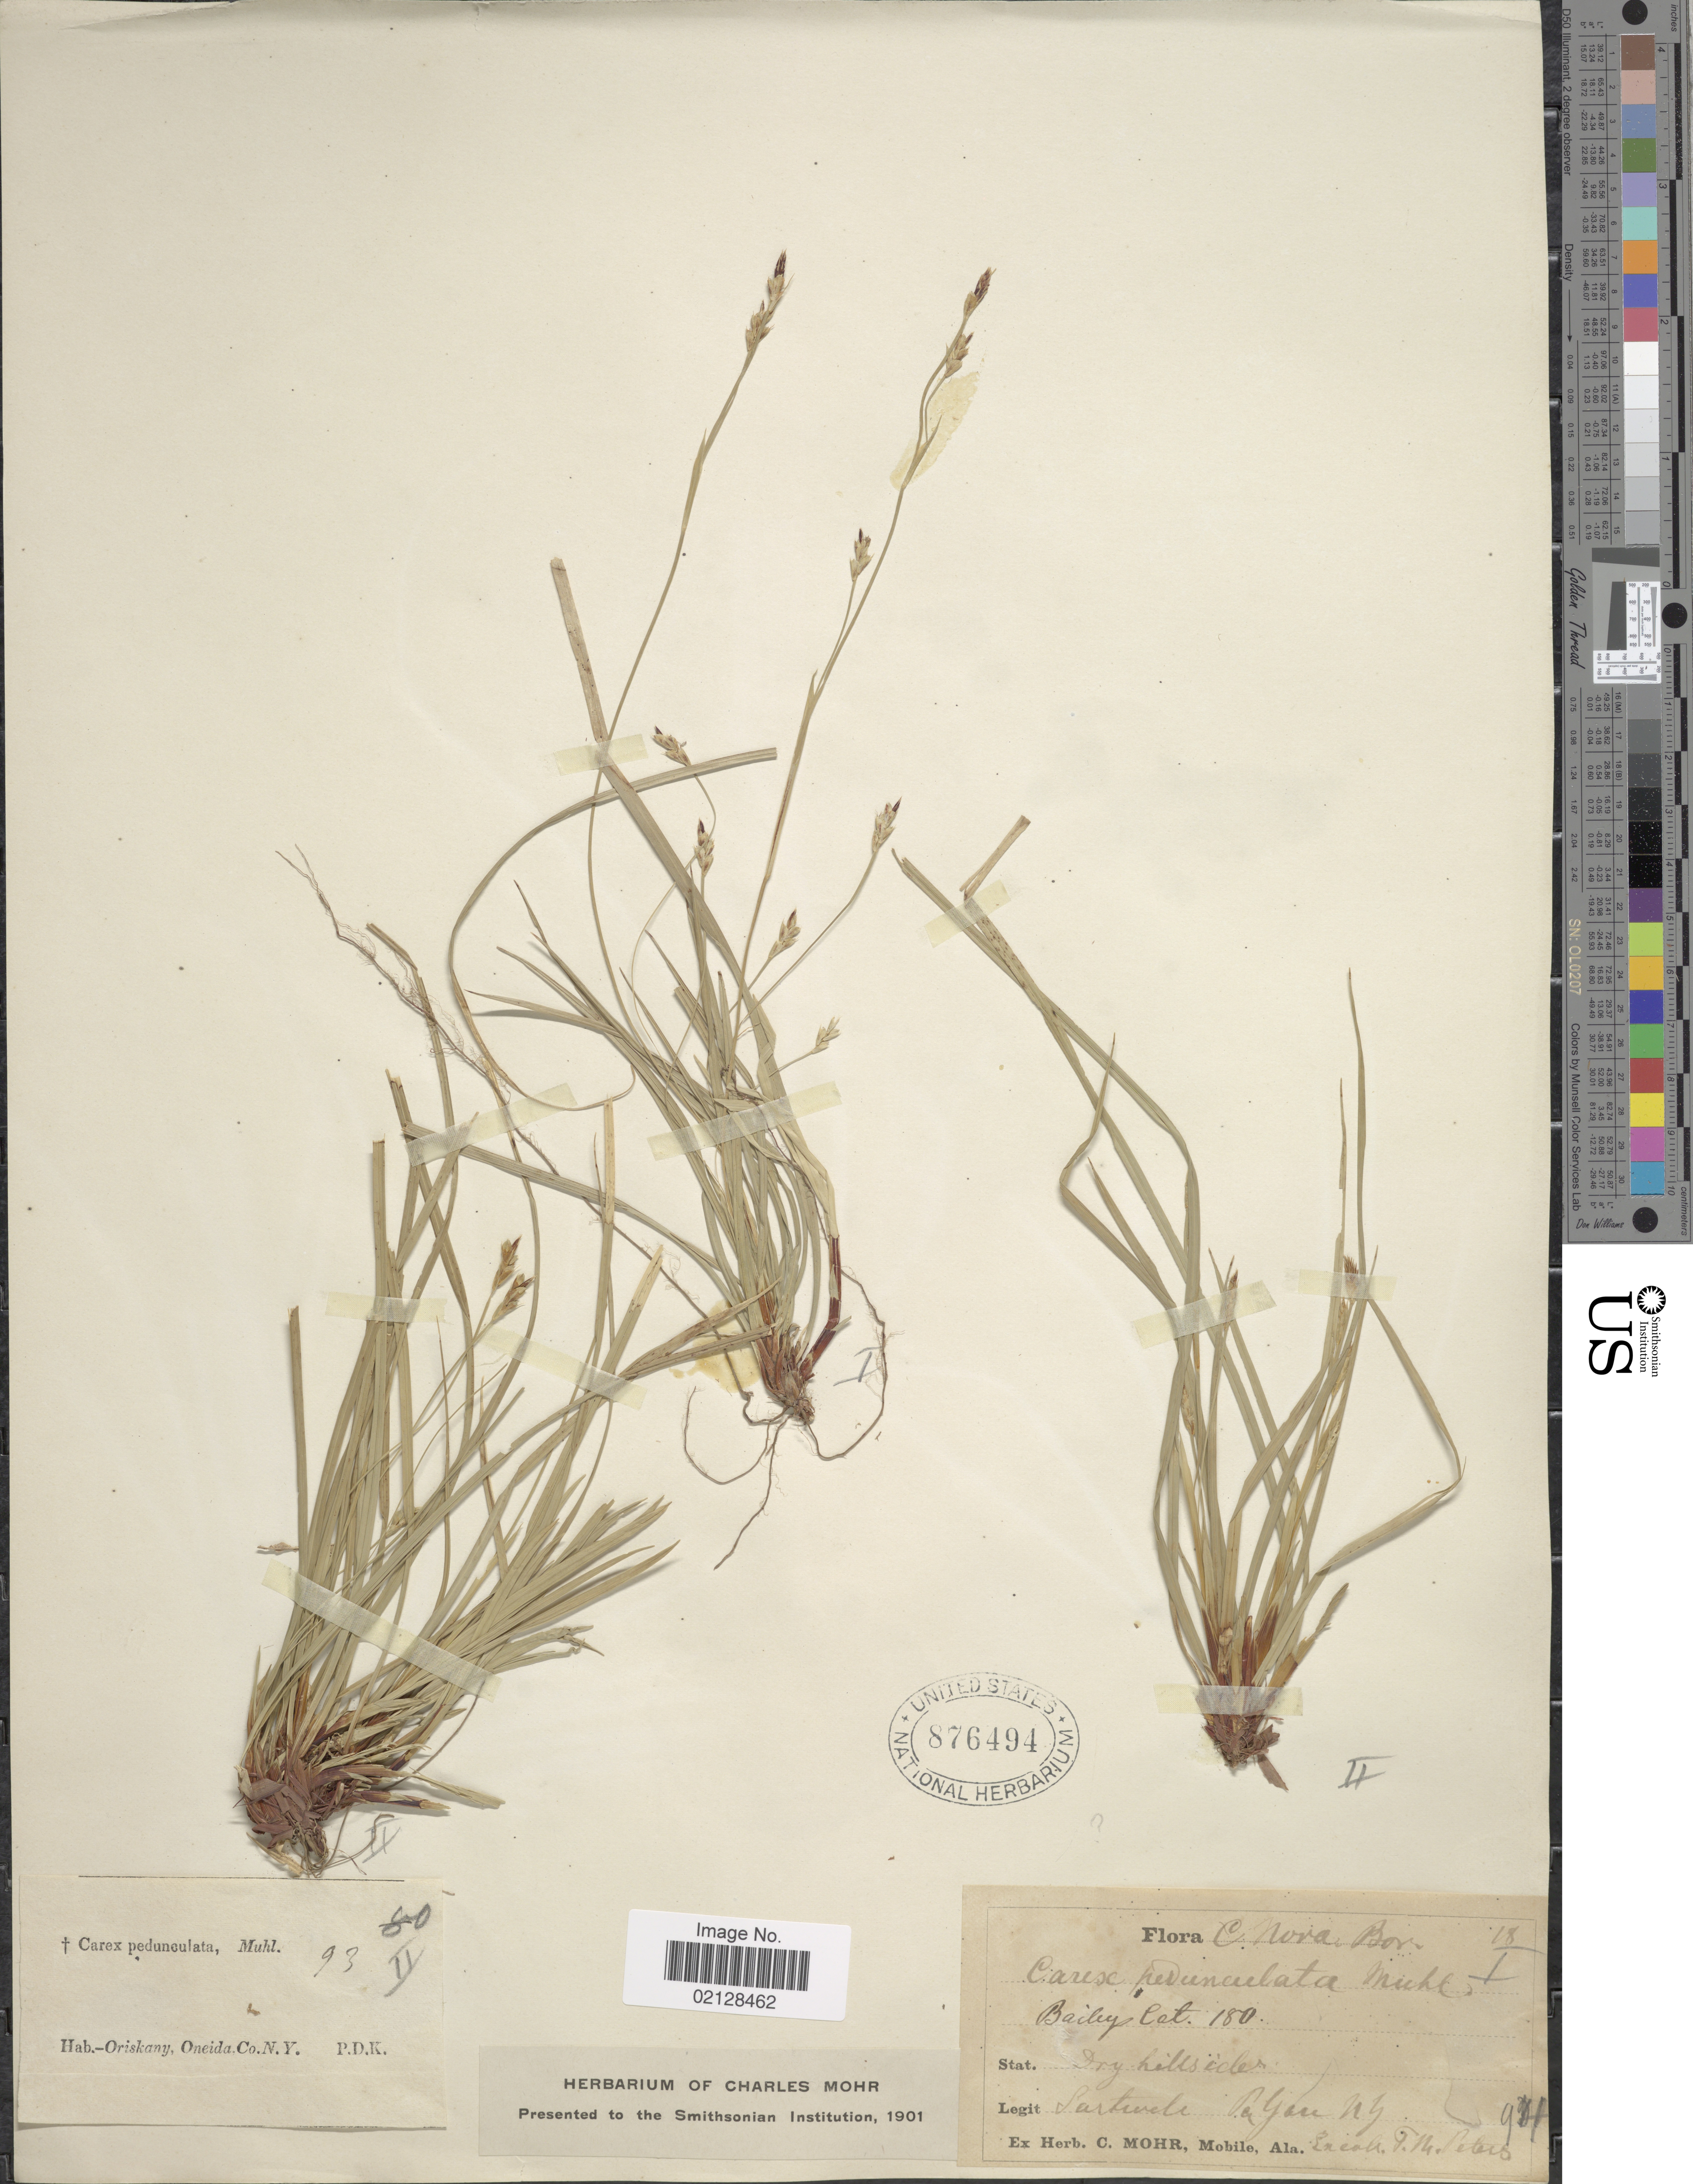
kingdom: Plantae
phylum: Tracheophyta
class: Liliopsida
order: Poales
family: Cyperaceae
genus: Carex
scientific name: Carex pedunculata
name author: Muhl. ex Willd.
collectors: P. D. Knieskern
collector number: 93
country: United States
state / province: New York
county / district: Oneida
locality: Oriskany, Oneida Co.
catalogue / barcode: US 876494